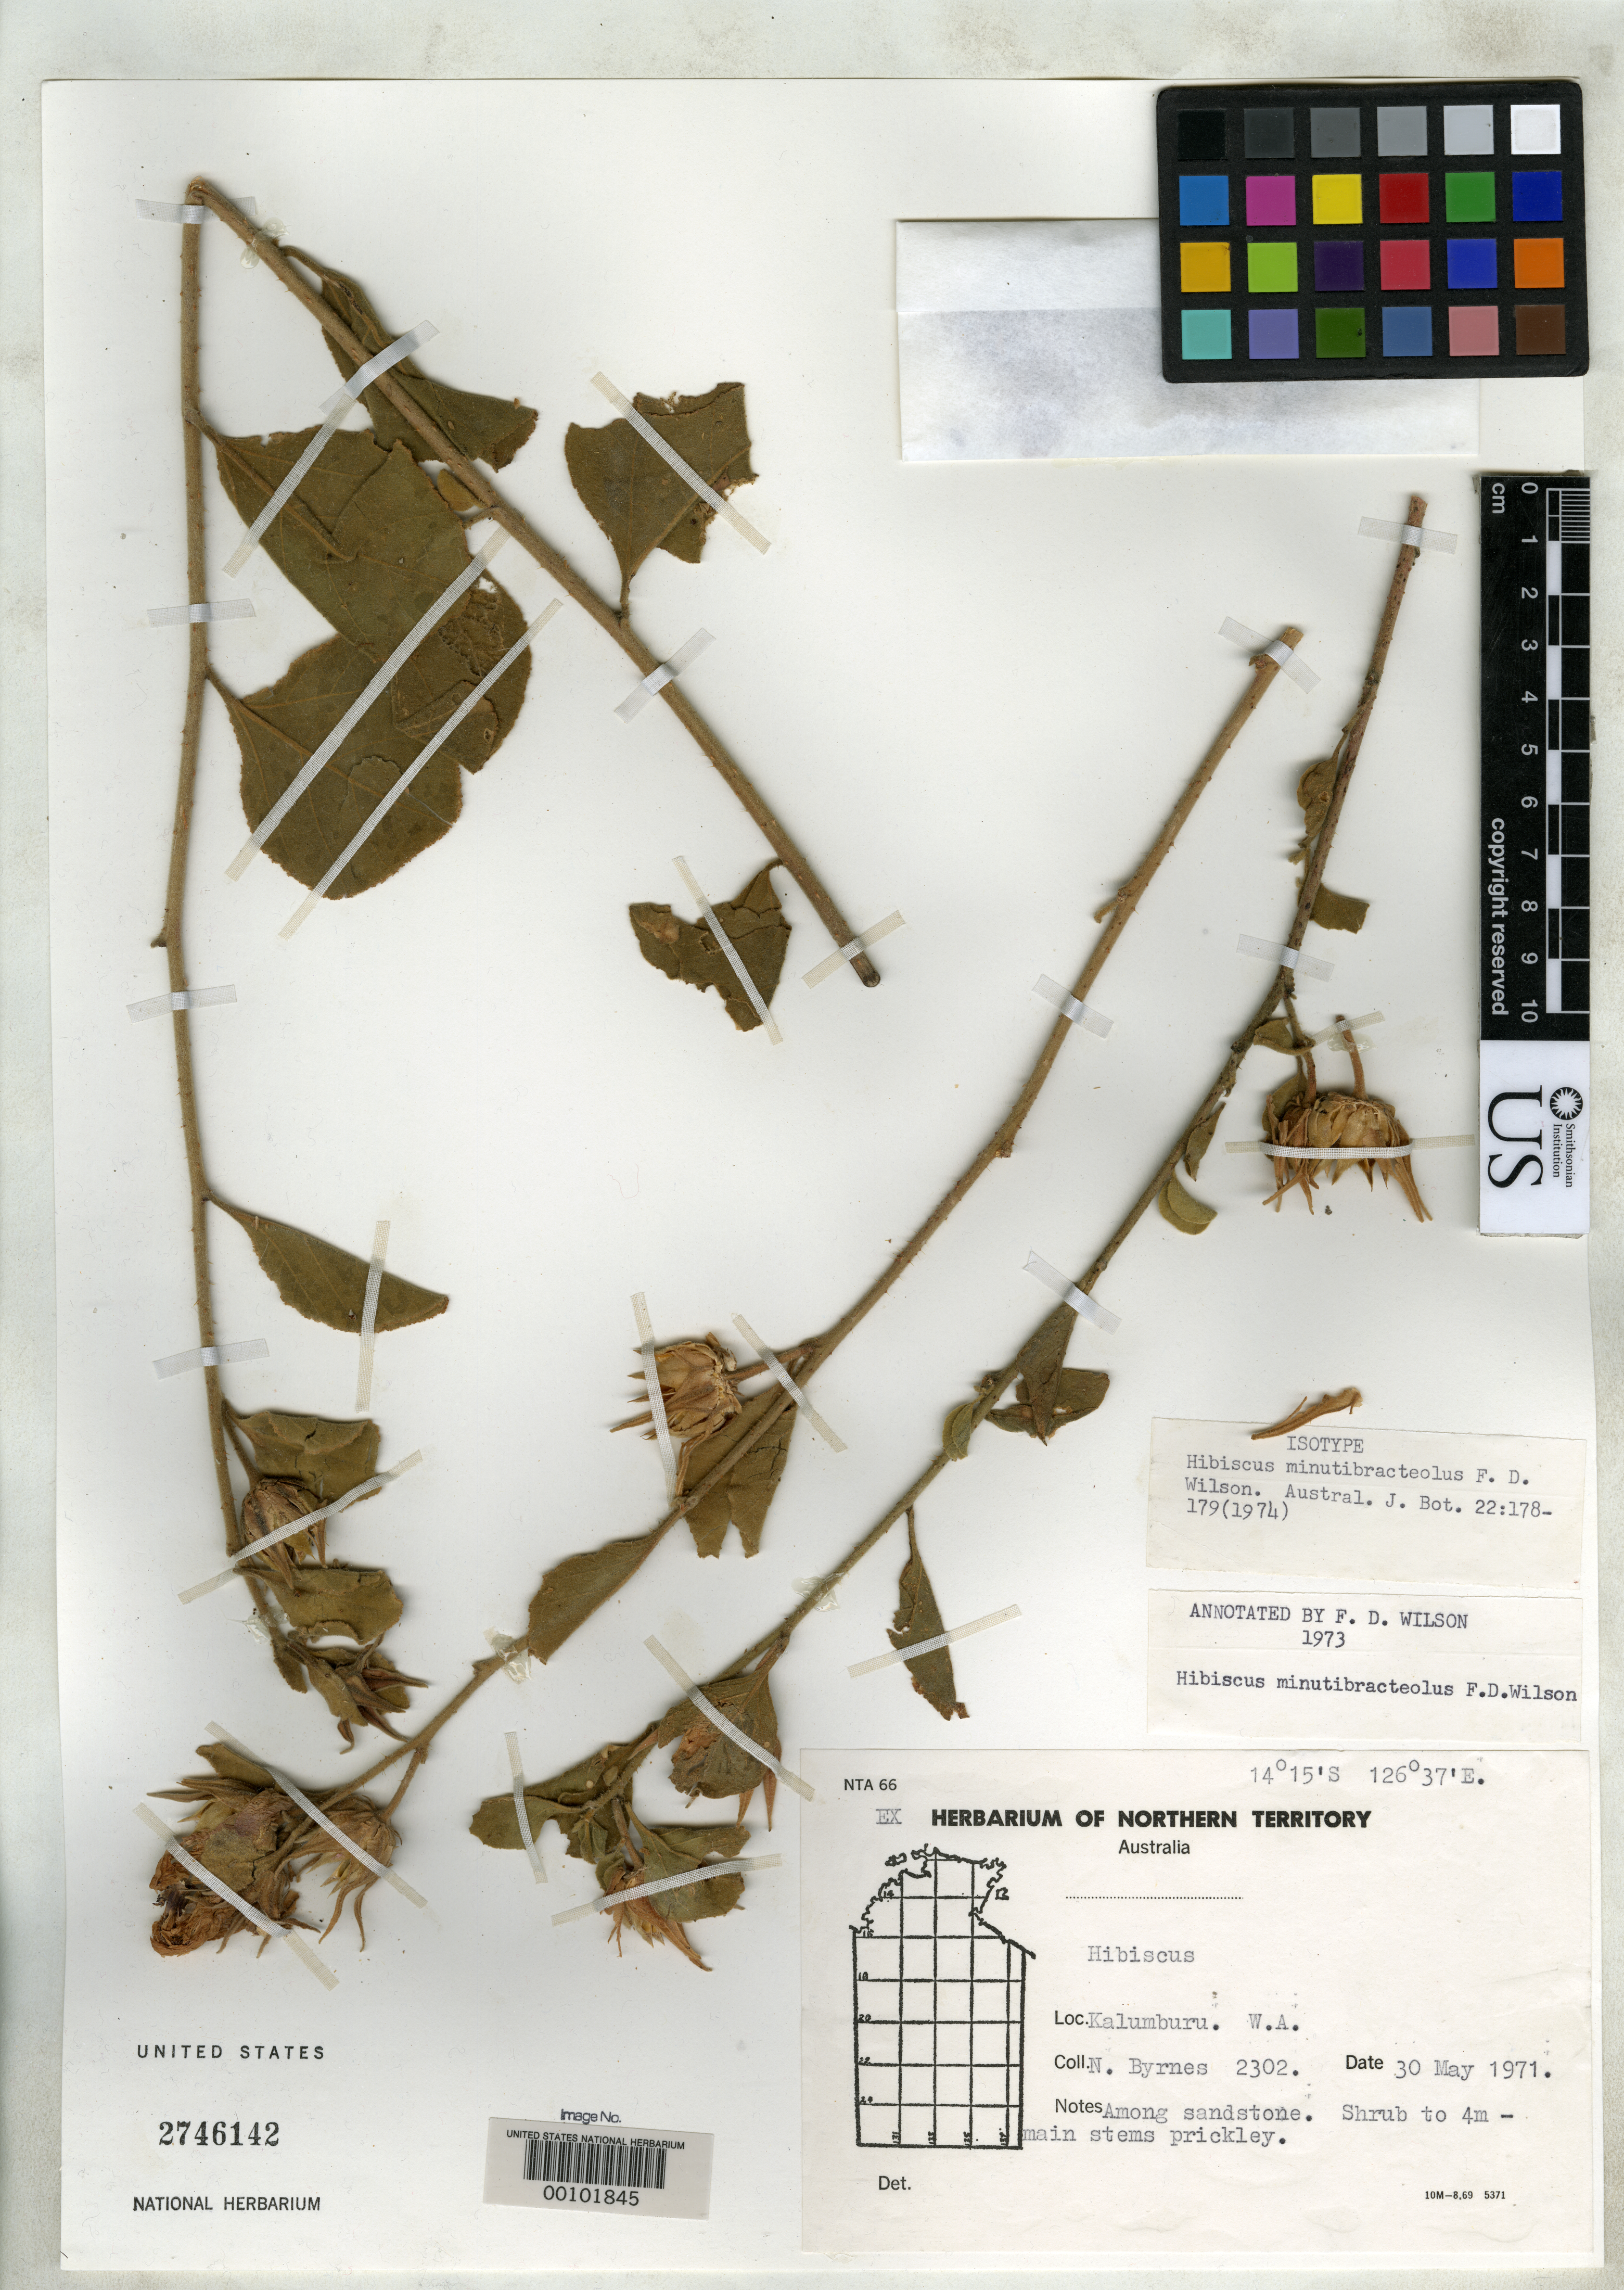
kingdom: Plantae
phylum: Tracheophyta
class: Magnoliopsida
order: Malvales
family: Malvaceae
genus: Hibiscus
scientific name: Hibiscus minutibracteolus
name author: F.D. Wilson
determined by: Fryxell, Paul A.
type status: Isotype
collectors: N. Byrnes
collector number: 2302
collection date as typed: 30 May 1971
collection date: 1971-05-30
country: Australia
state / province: Western Australia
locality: Kalumburu.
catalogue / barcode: US 2746142